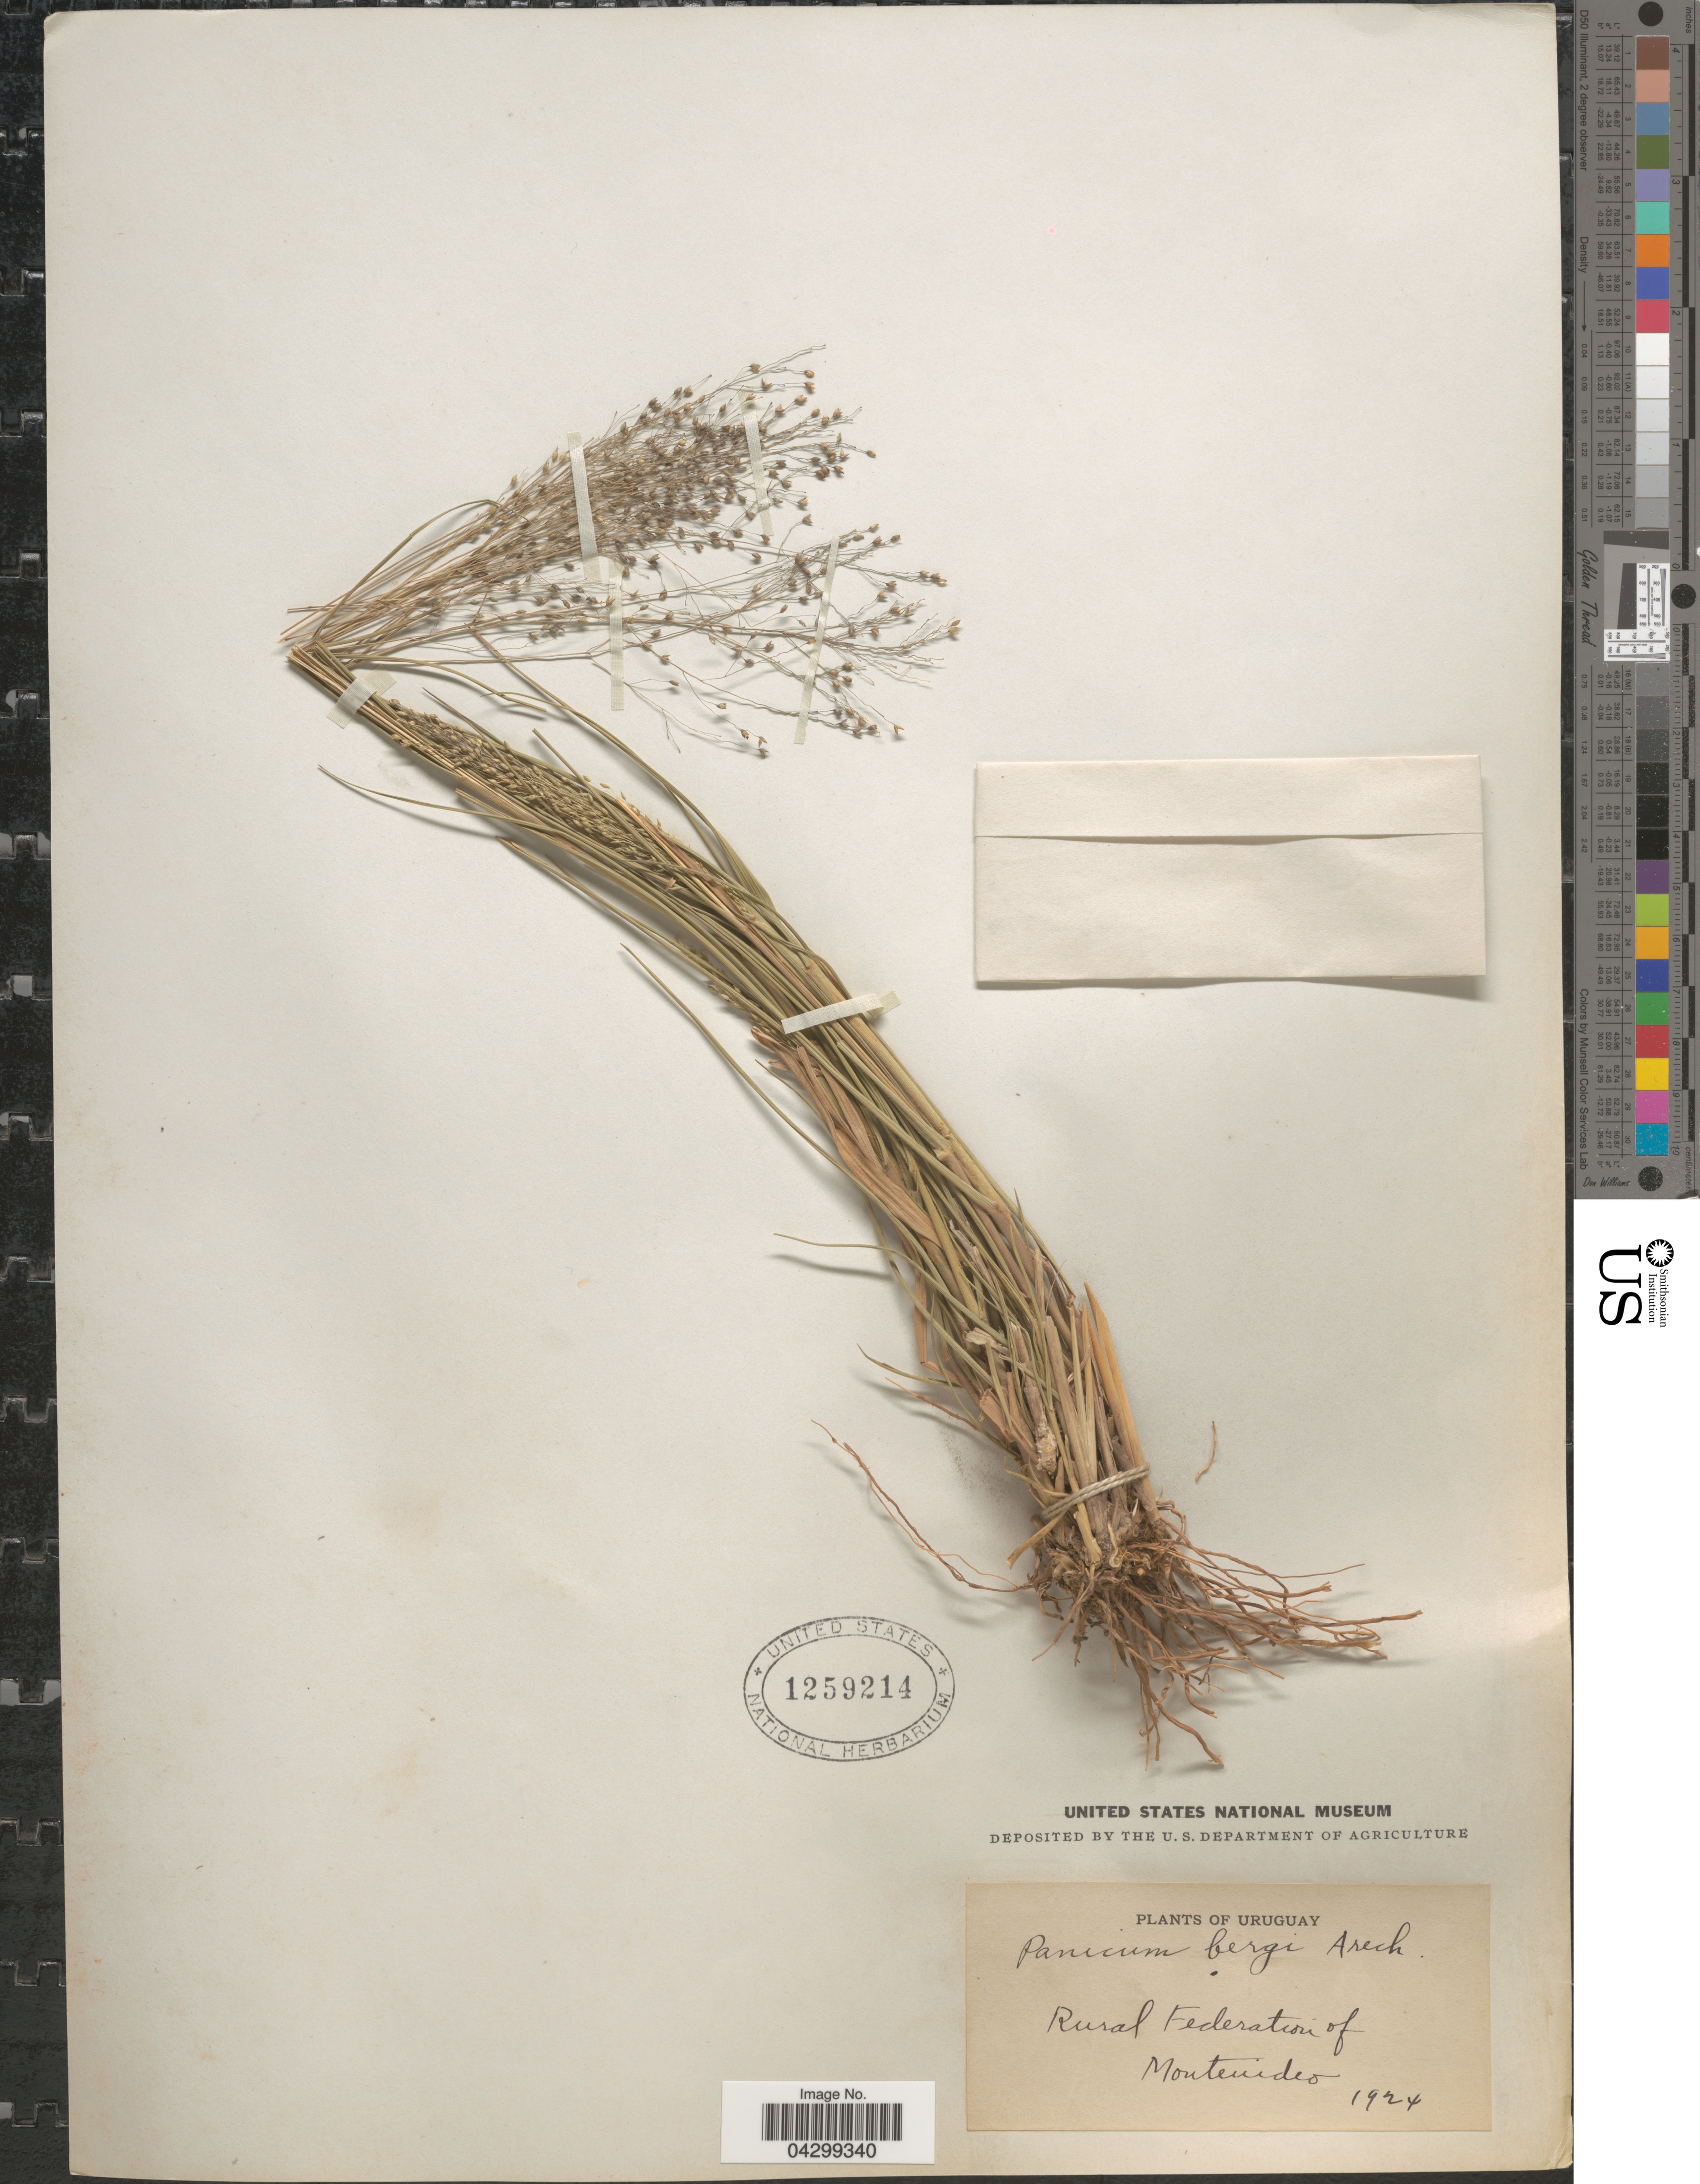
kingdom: Plantae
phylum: Tracheophyta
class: Liliopsida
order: Poales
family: Poaceae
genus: Panicum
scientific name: Panicum bergii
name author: Arechav.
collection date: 1924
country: Uruguay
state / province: Montevideo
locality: Rural Federation of Montevideo.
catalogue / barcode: US 1259214